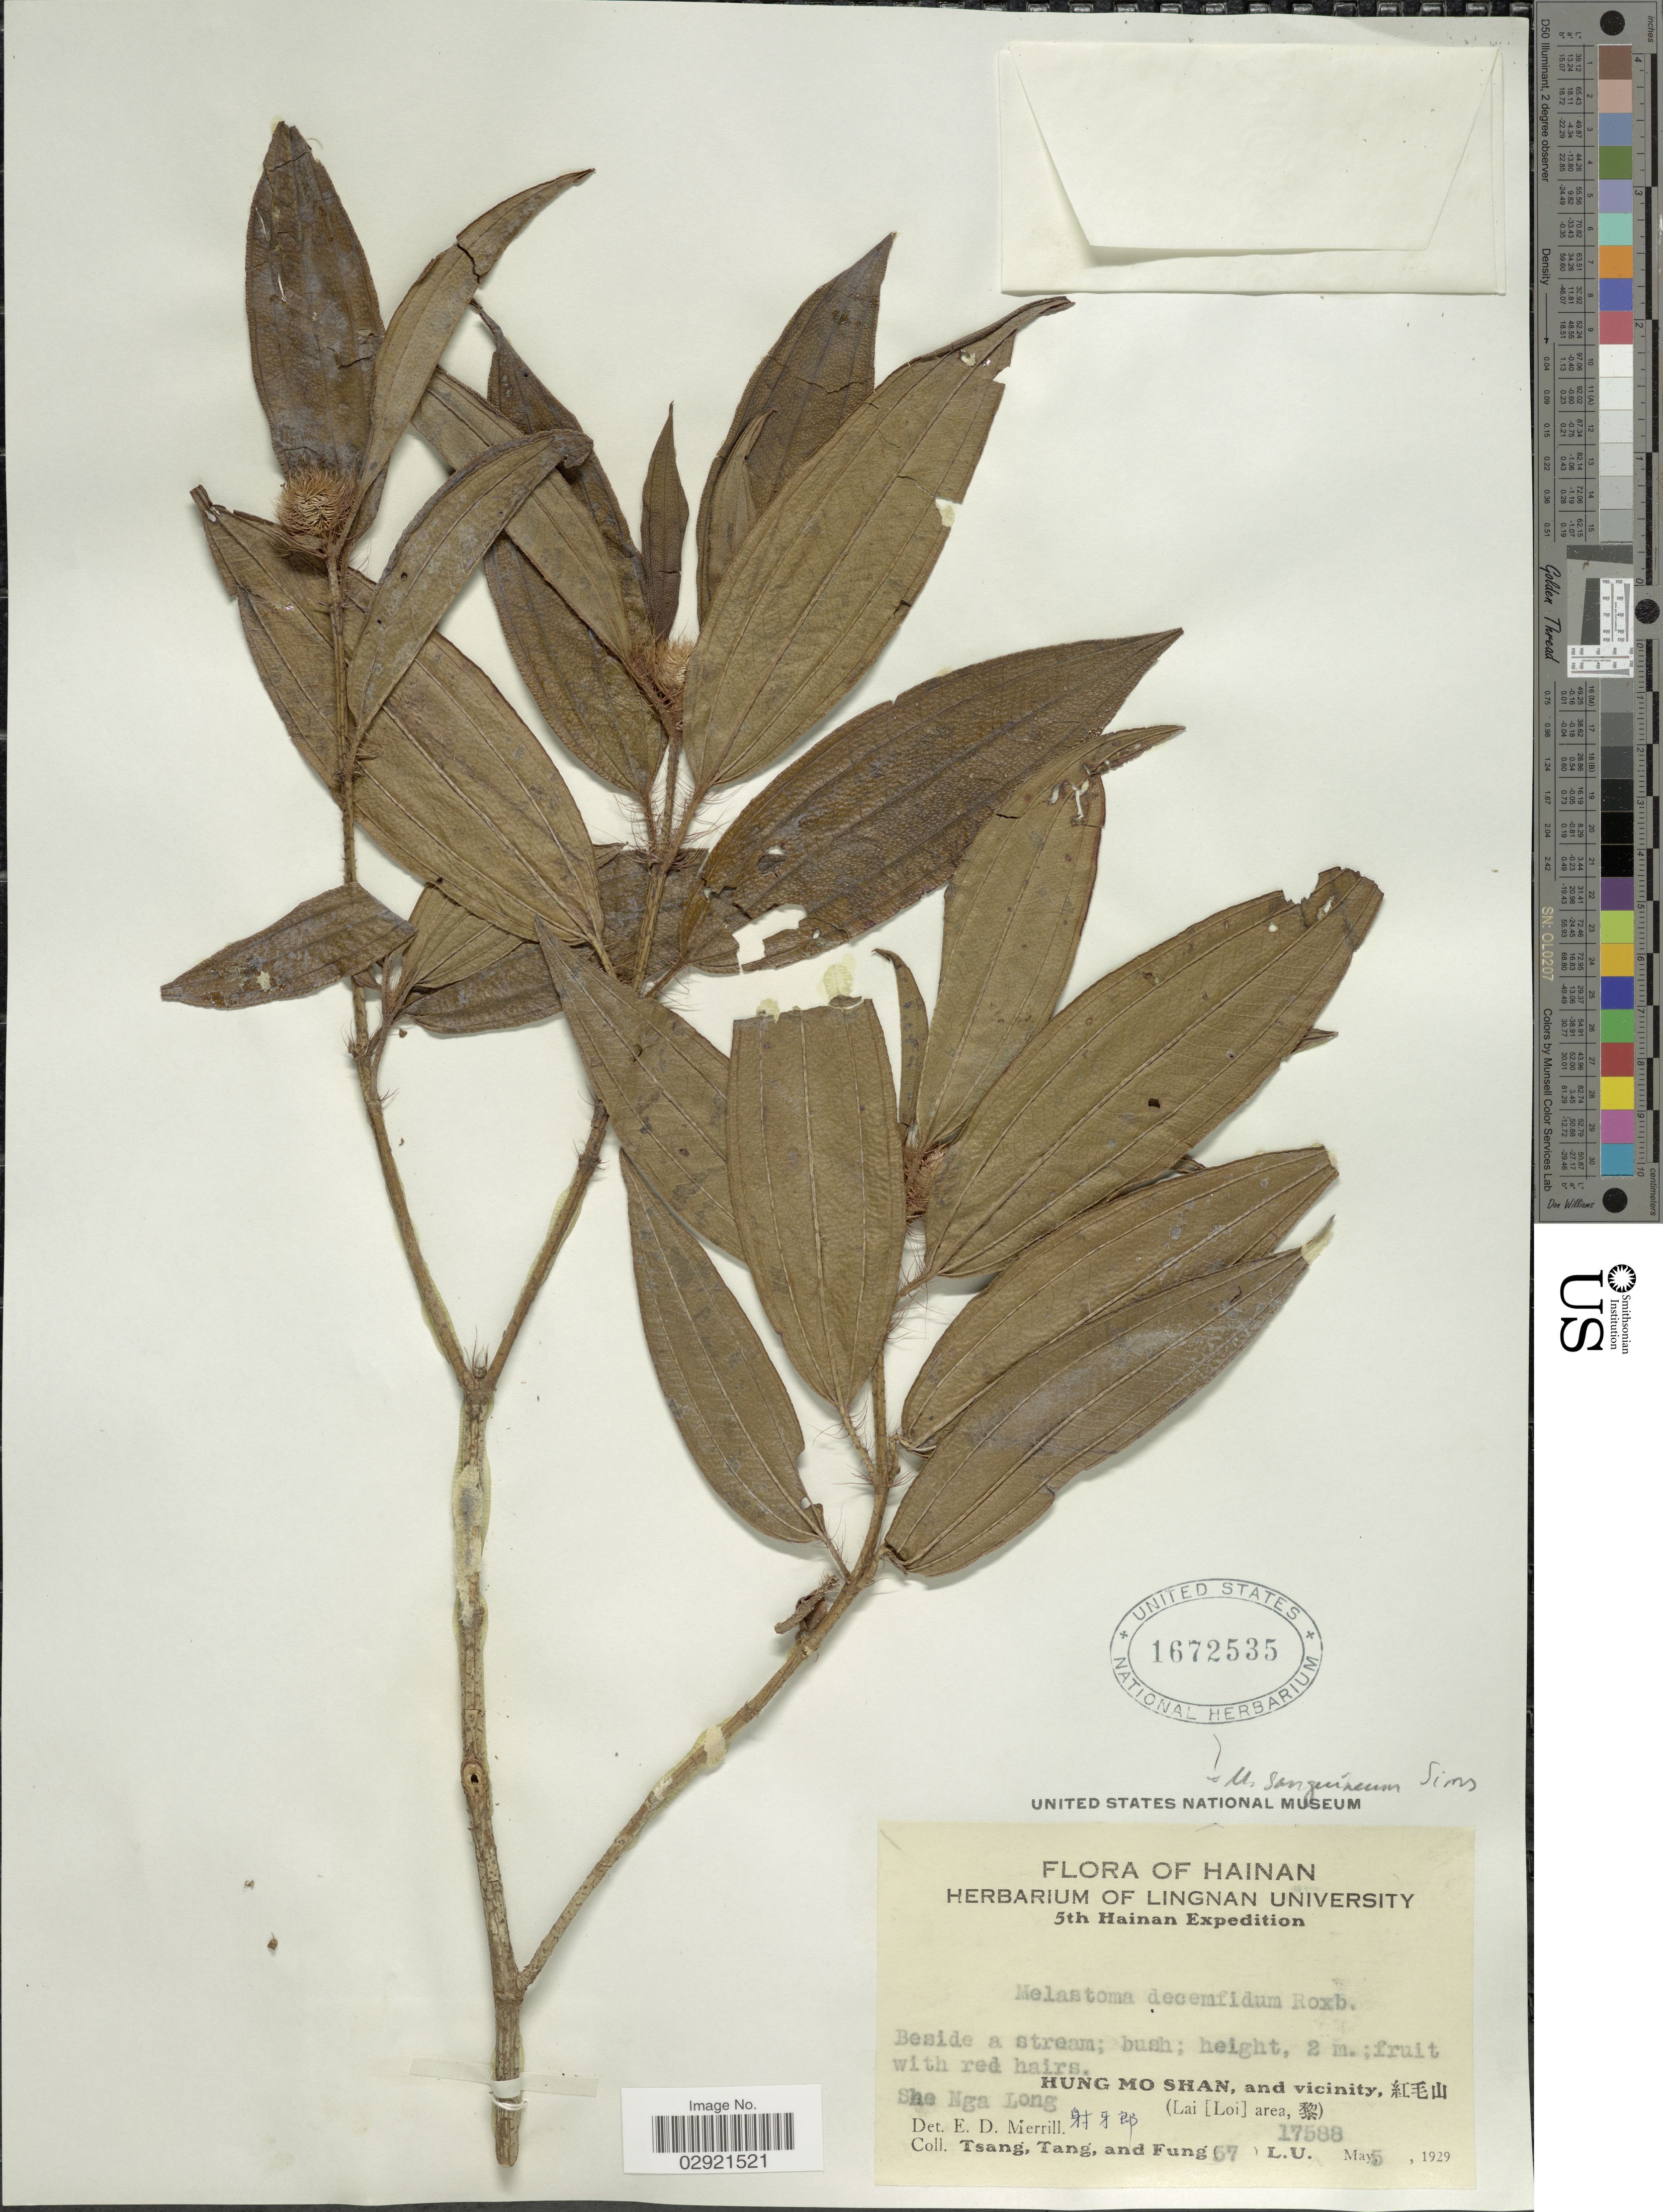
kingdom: Plantae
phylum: Tracheophyta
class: Magnoliopsida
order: Myrtales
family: Melastomataceae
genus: Melastoma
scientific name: Melastoma sanguineum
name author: Sims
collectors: -. T'sang, -- Tang & Fung, --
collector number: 67LU17588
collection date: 1929-05-05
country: China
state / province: Hainan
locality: Hung Mo Shan, and vicinity, X. She Nga Long X. (Lai [Loi] area, X).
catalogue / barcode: US 1672535